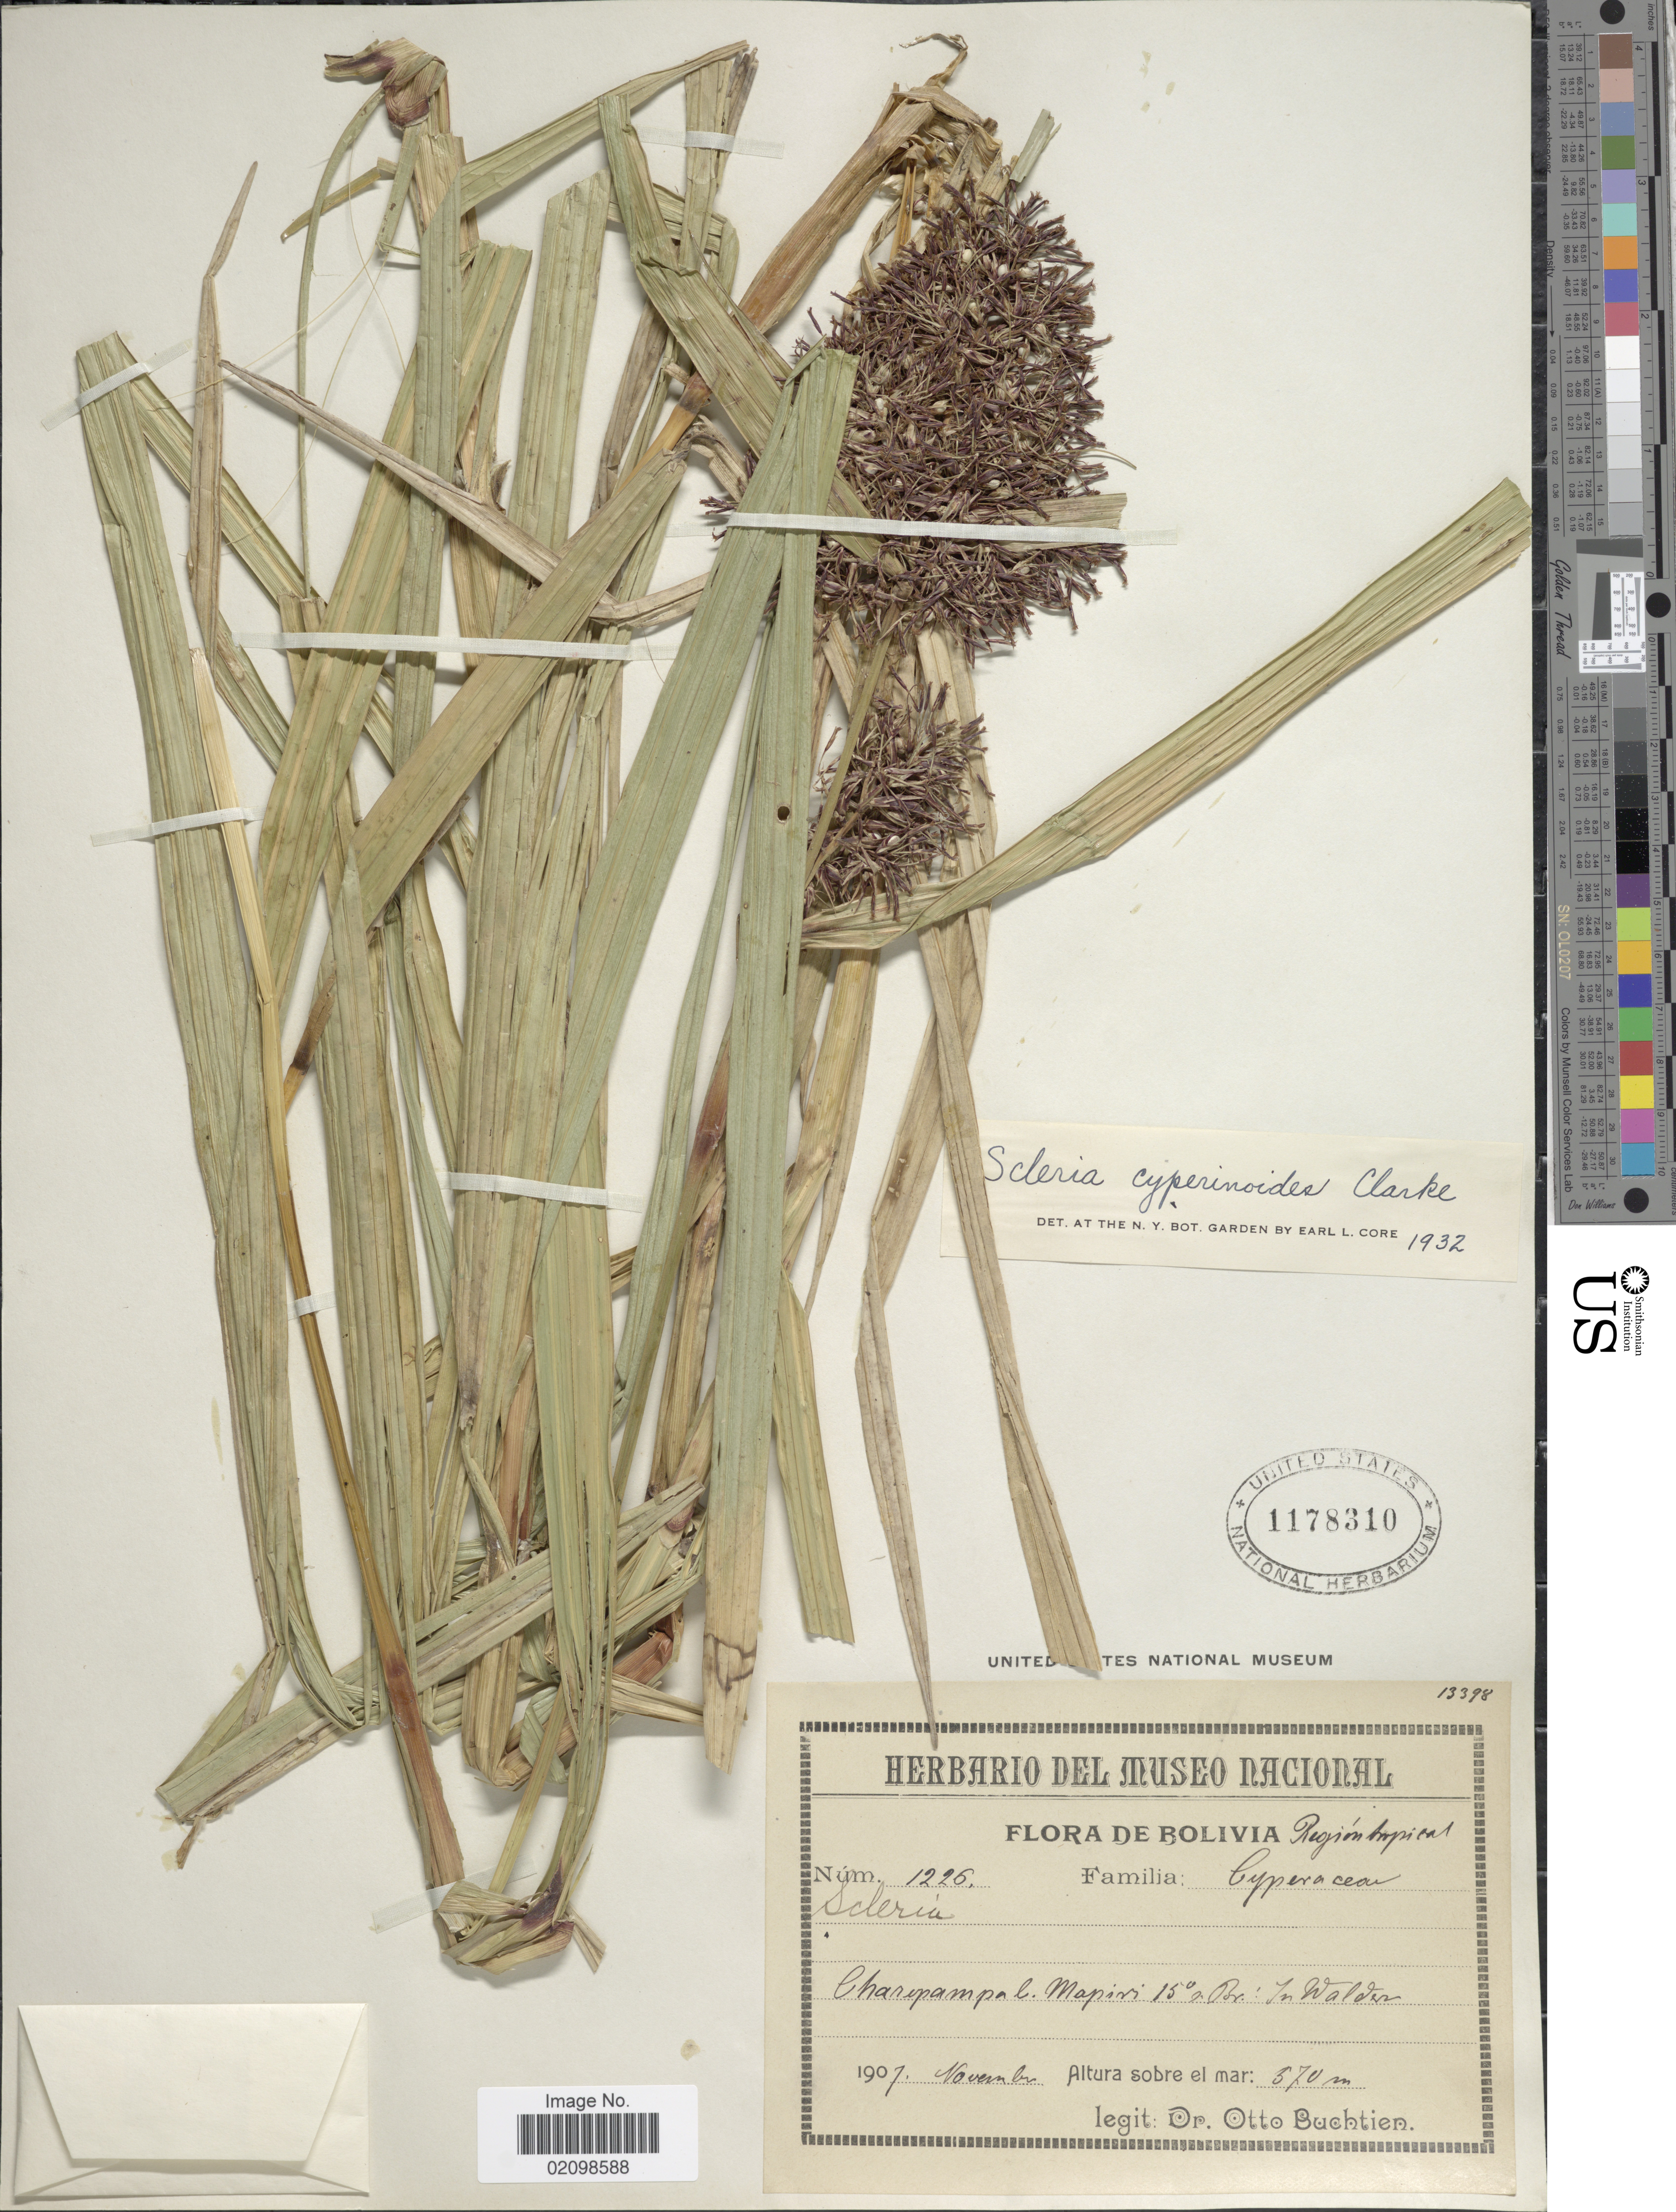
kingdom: Plantae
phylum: Tracheophyta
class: Liliopsida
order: Poales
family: Cyperaceae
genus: Scleria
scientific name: Scleria cyperinoides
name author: C.B. Clarke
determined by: Core, E. L.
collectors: O. Buchtien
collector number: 1226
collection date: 1907-11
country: Bolivia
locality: Charopampa l. Mapiri.Region tropical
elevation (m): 570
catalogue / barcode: US 1178310